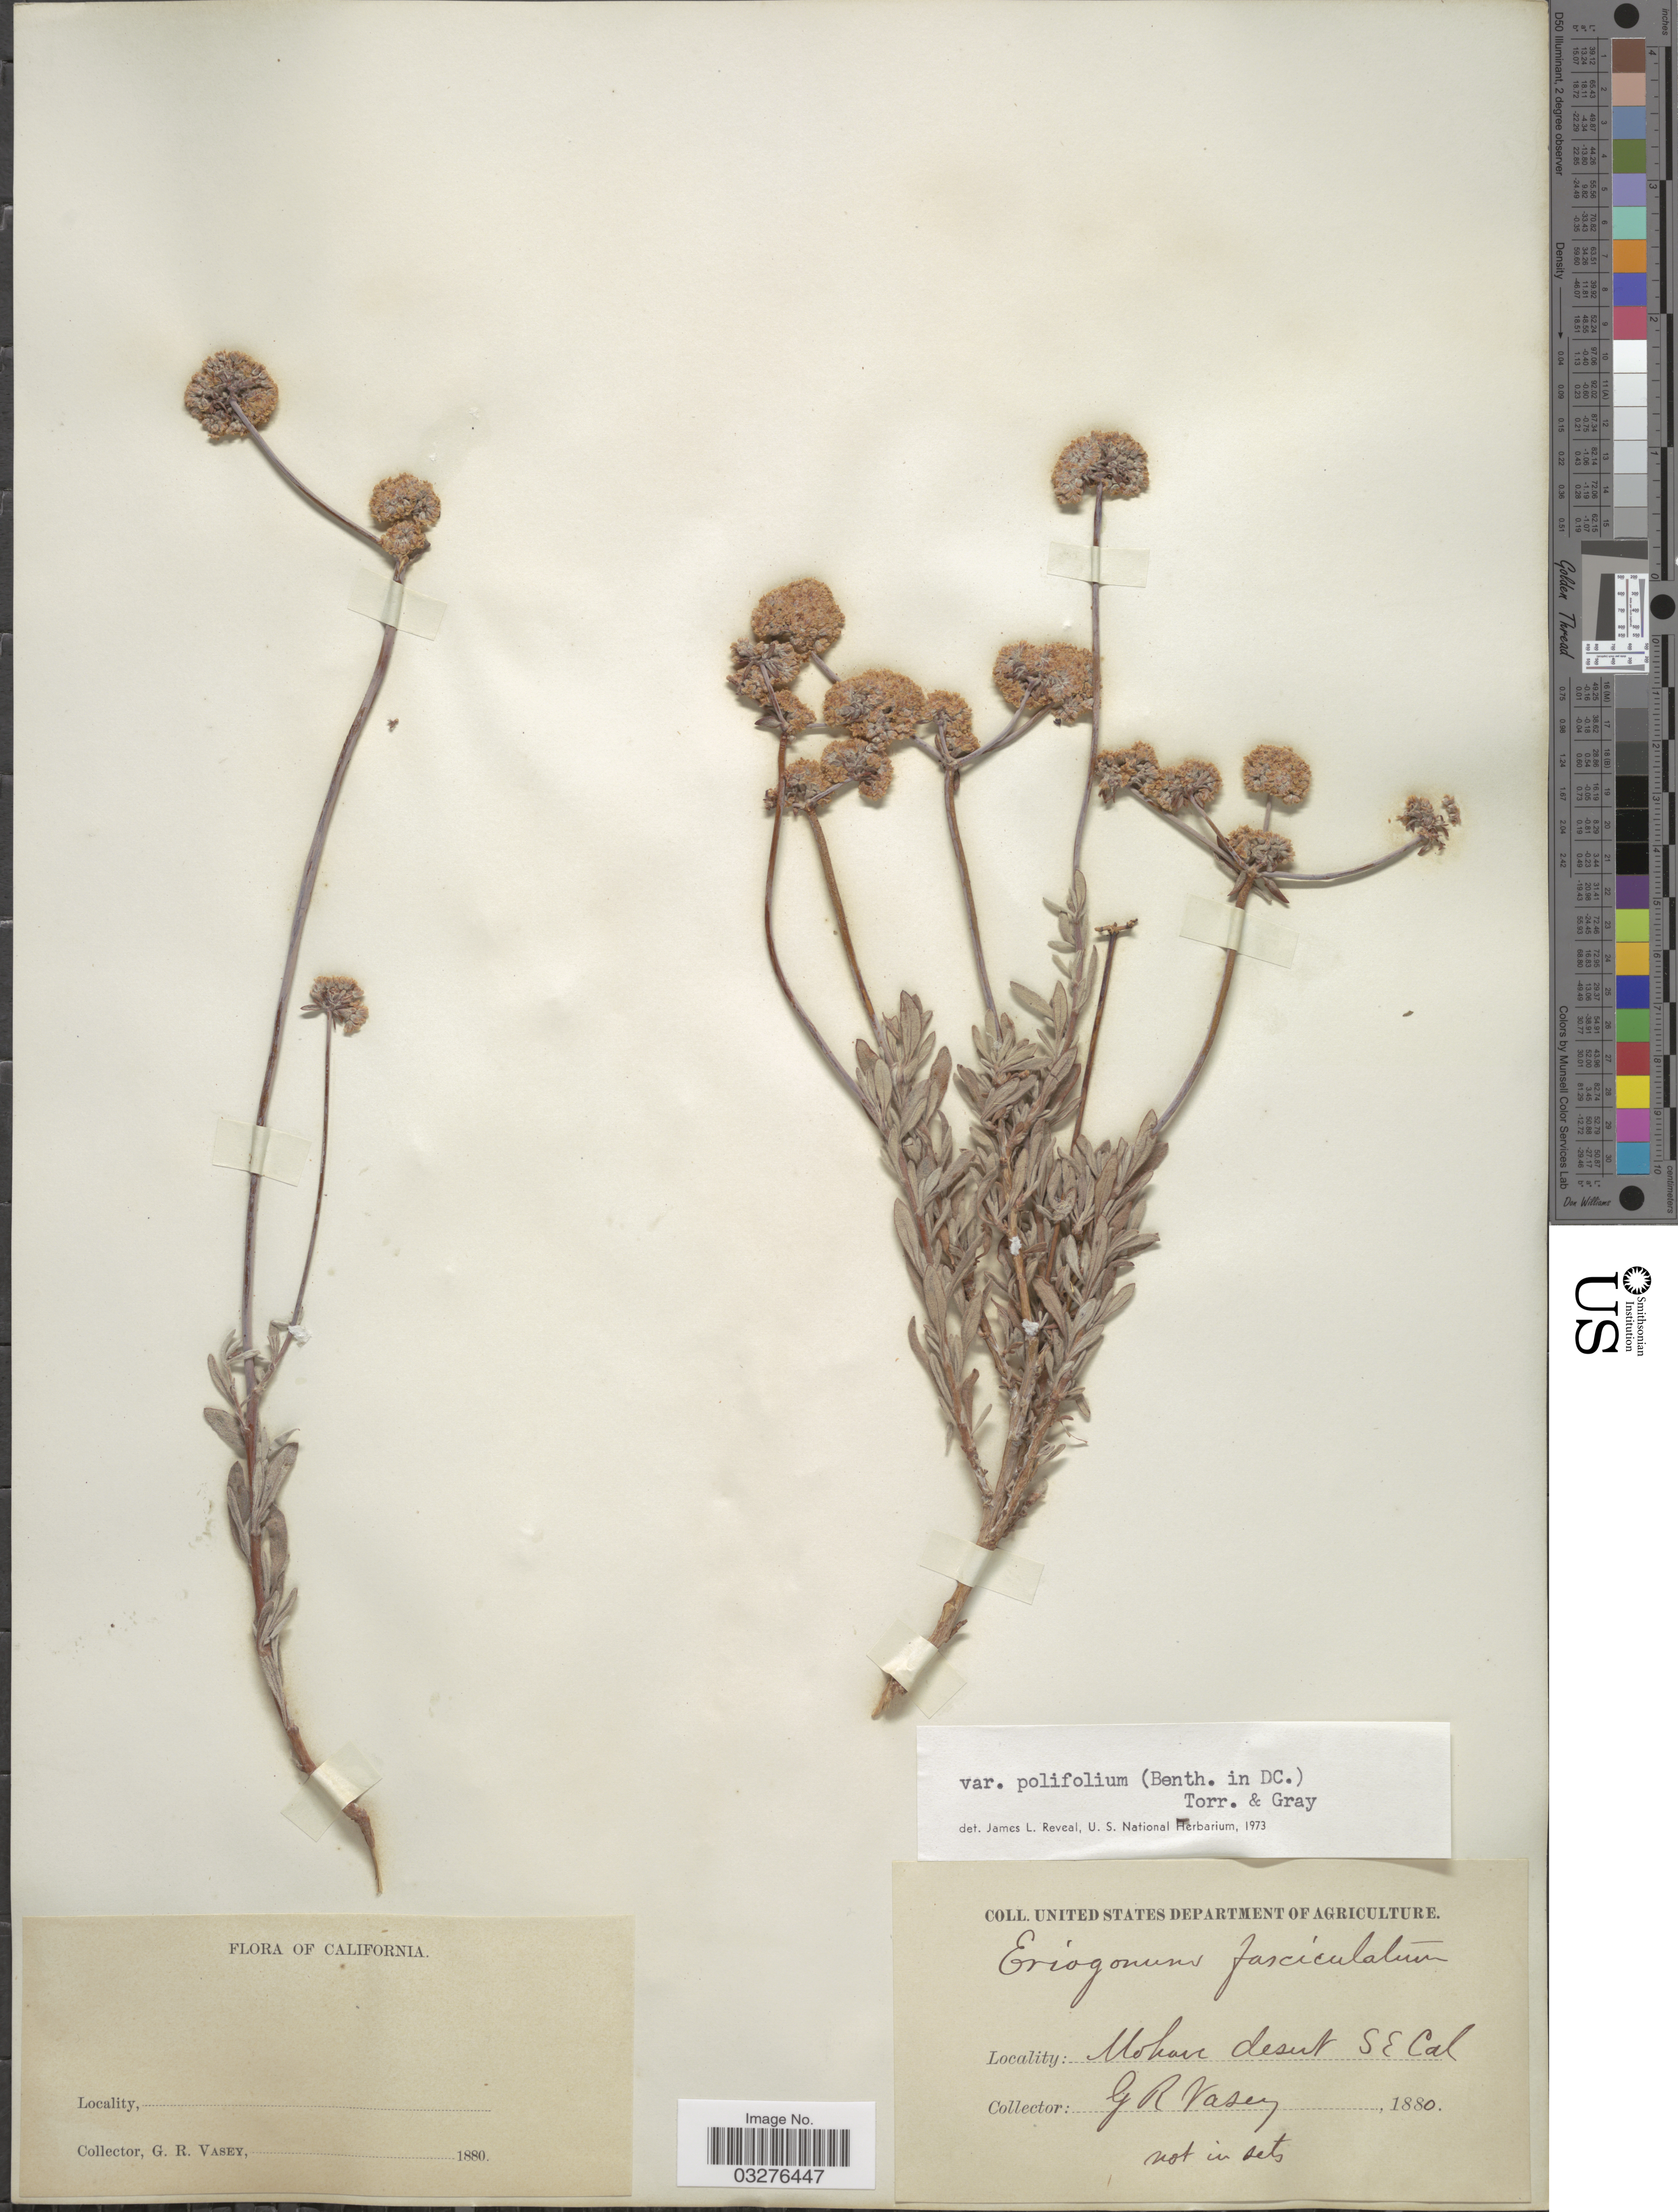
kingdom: Plantae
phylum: Tracheophyta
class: Magnoliopsida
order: Caryophyllales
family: Polygonaceae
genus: Eriogonum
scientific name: Eriogonum fasciculatum var. polifolium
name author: (Benth.) Torr. & A. Gray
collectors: G. R. Vasey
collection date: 1880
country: United States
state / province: California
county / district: Kern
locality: Mohave Desert SE Cal.